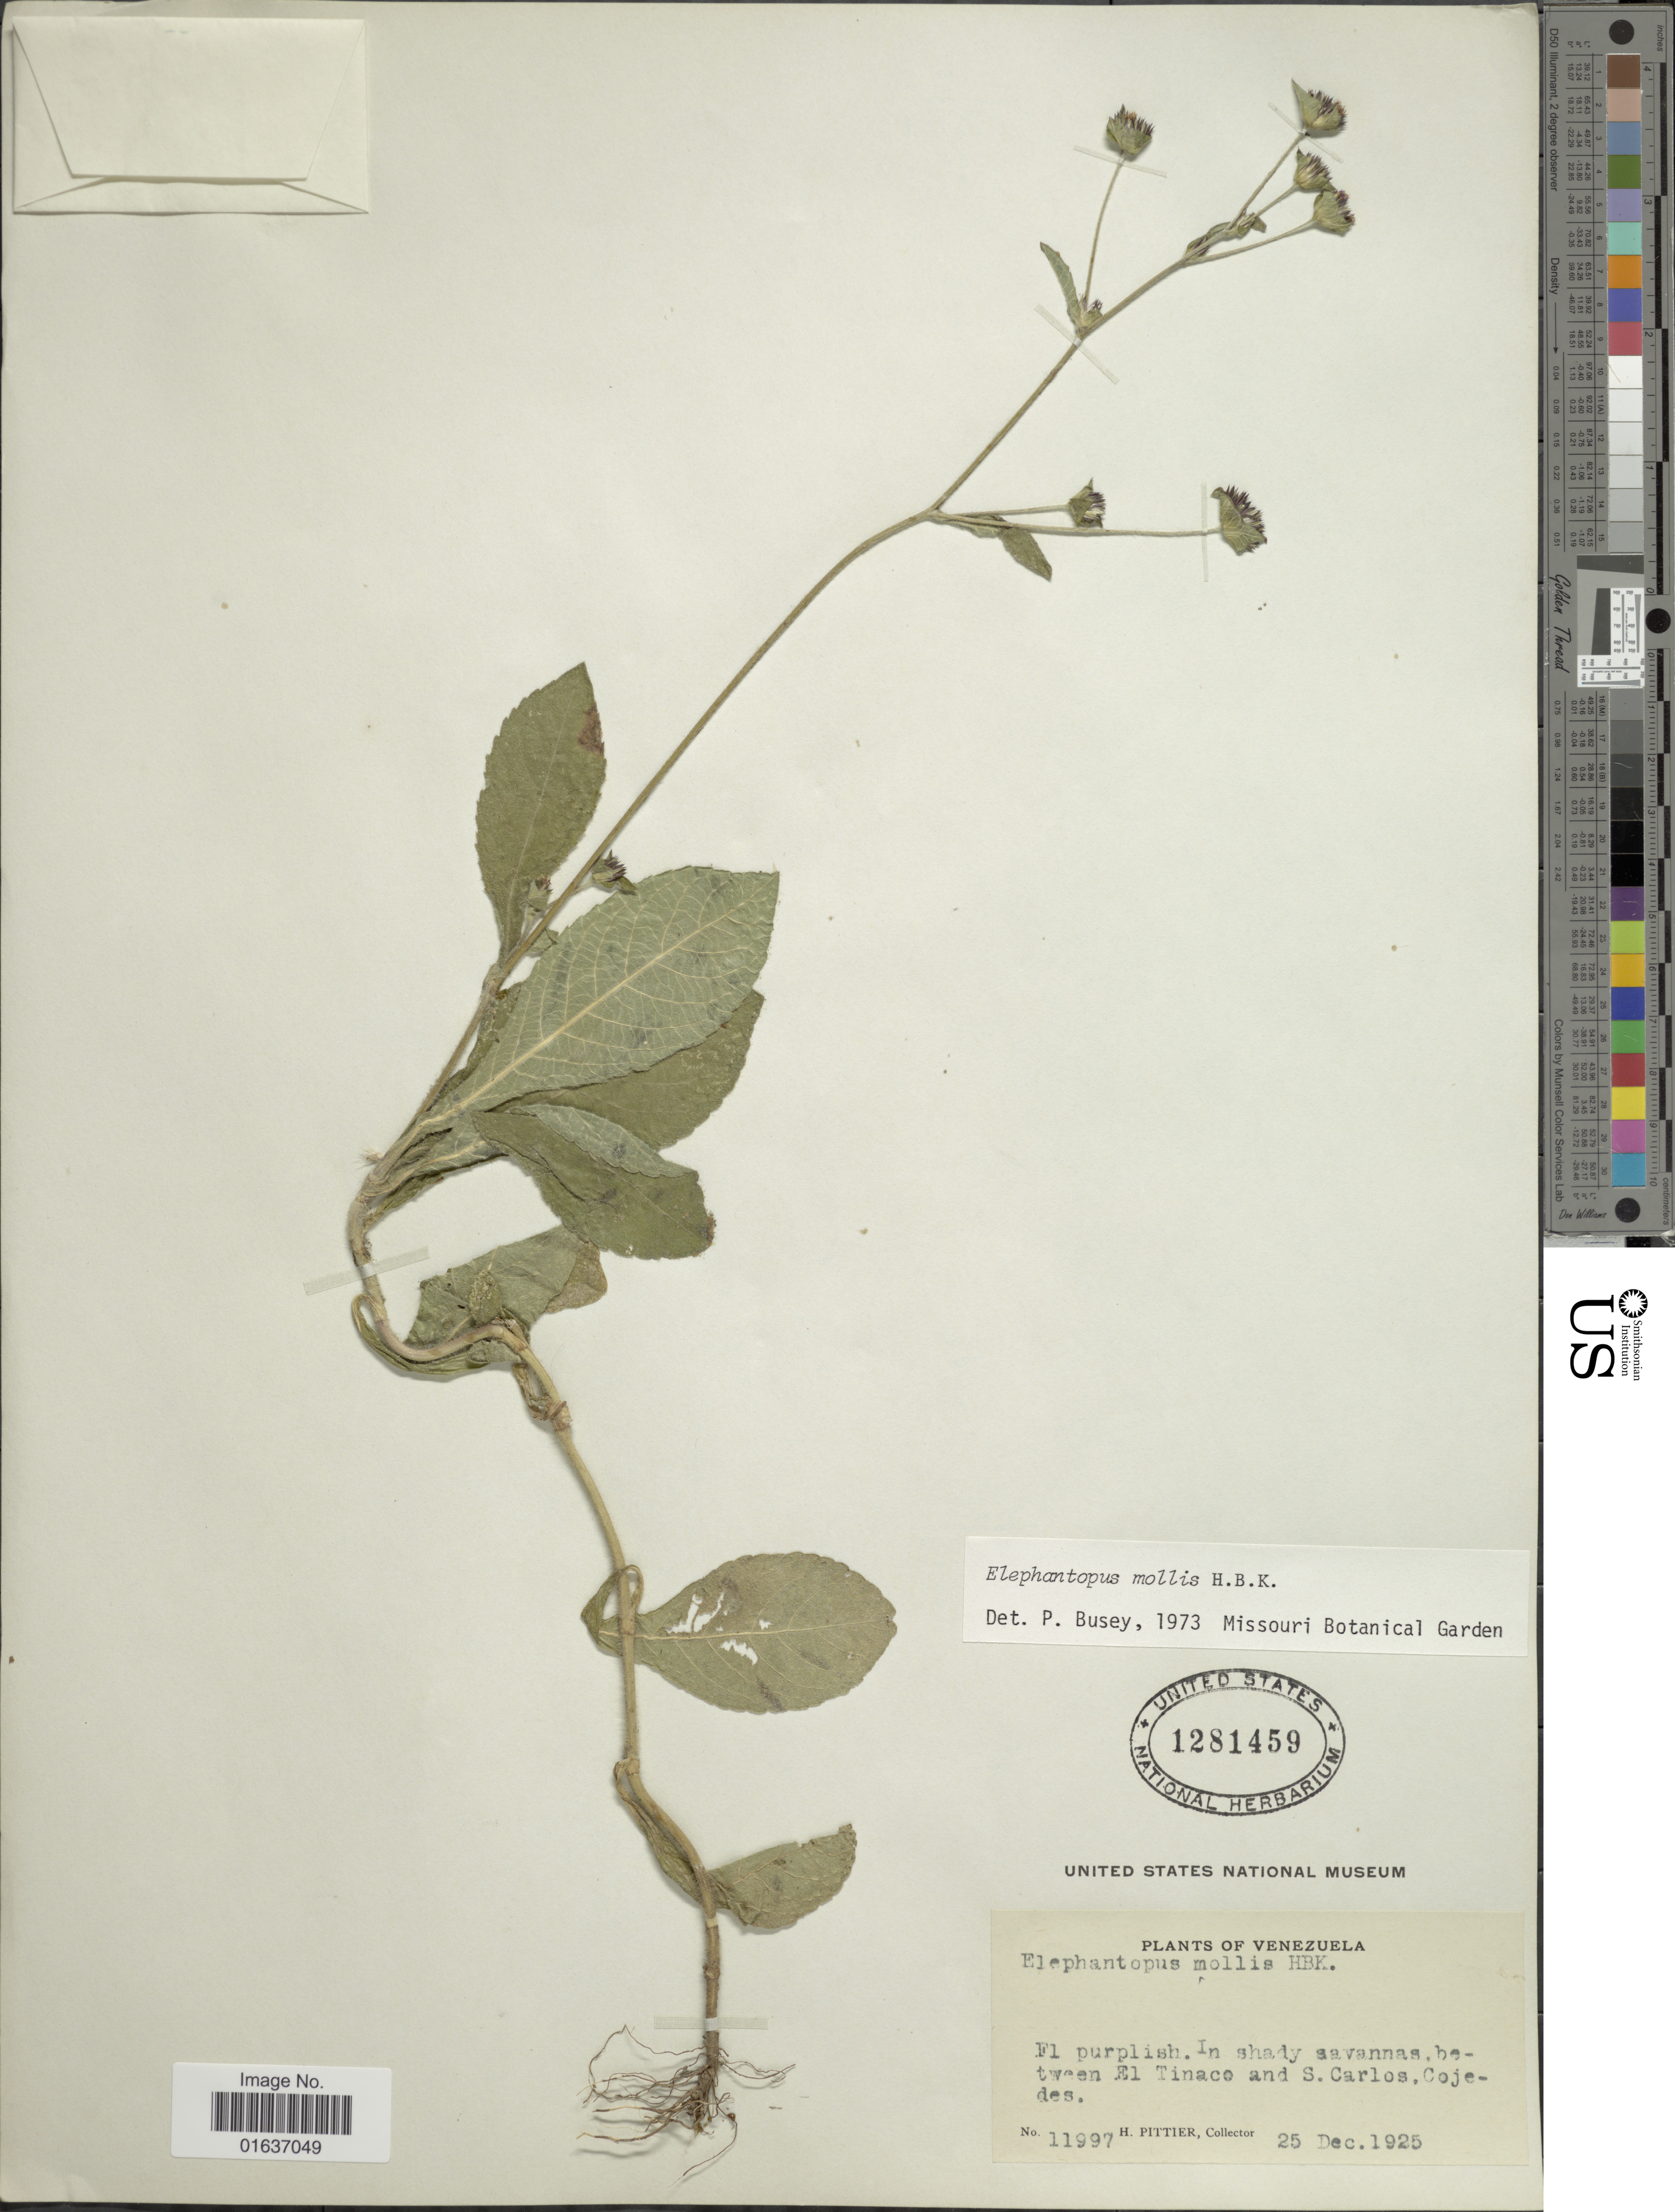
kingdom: Plantae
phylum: Tracheophyta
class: Magnoliopsida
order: Asterales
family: Asteraceae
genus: Elephantopus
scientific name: Elephantopus mollis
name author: Kunth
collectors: H. F. Pittier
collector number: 11997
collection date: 1925-12-25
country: Venezuela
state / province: Cojedes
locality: In shady savannas, between El Tinaco and S. Carlos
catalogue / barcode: US 1281459